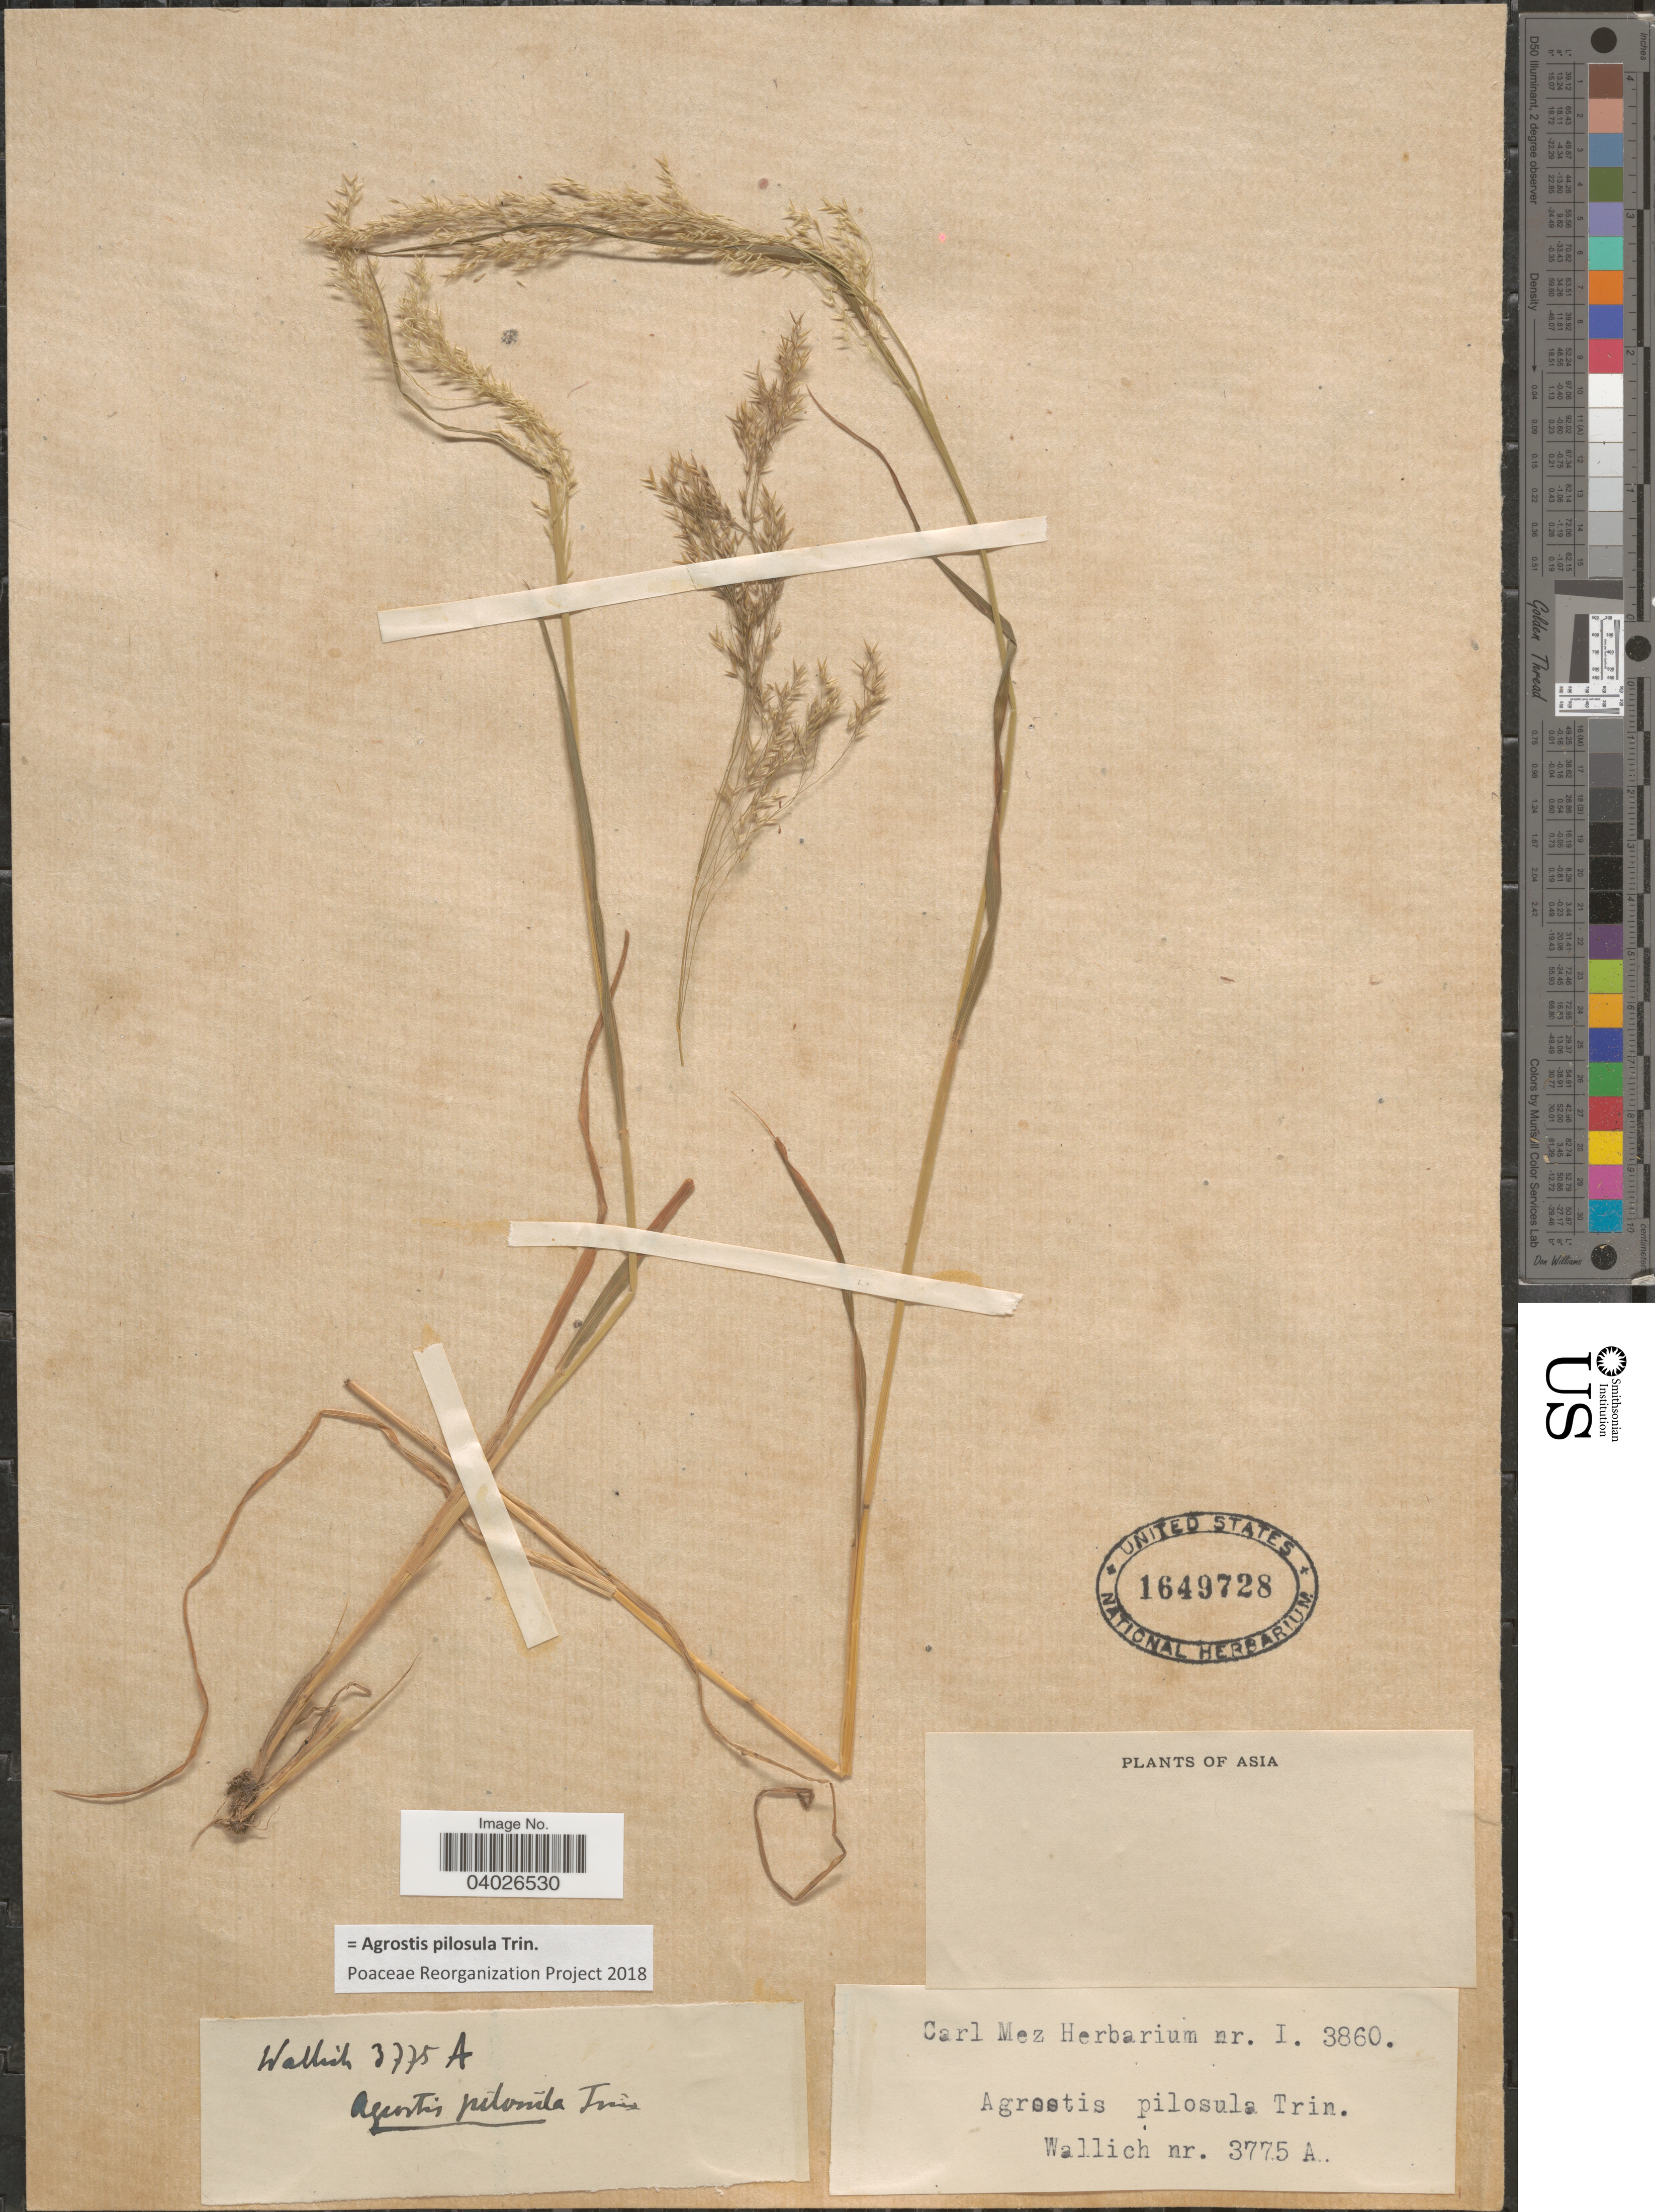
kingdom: Plantae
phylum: Tracheophyta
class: Liliopsida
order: Poales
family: Poaceae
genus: Agrostis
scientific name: Agrostis pilosula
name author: Trin.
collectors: -- Wallich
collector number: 3775 A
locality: Asia.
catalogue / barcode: US 1649728